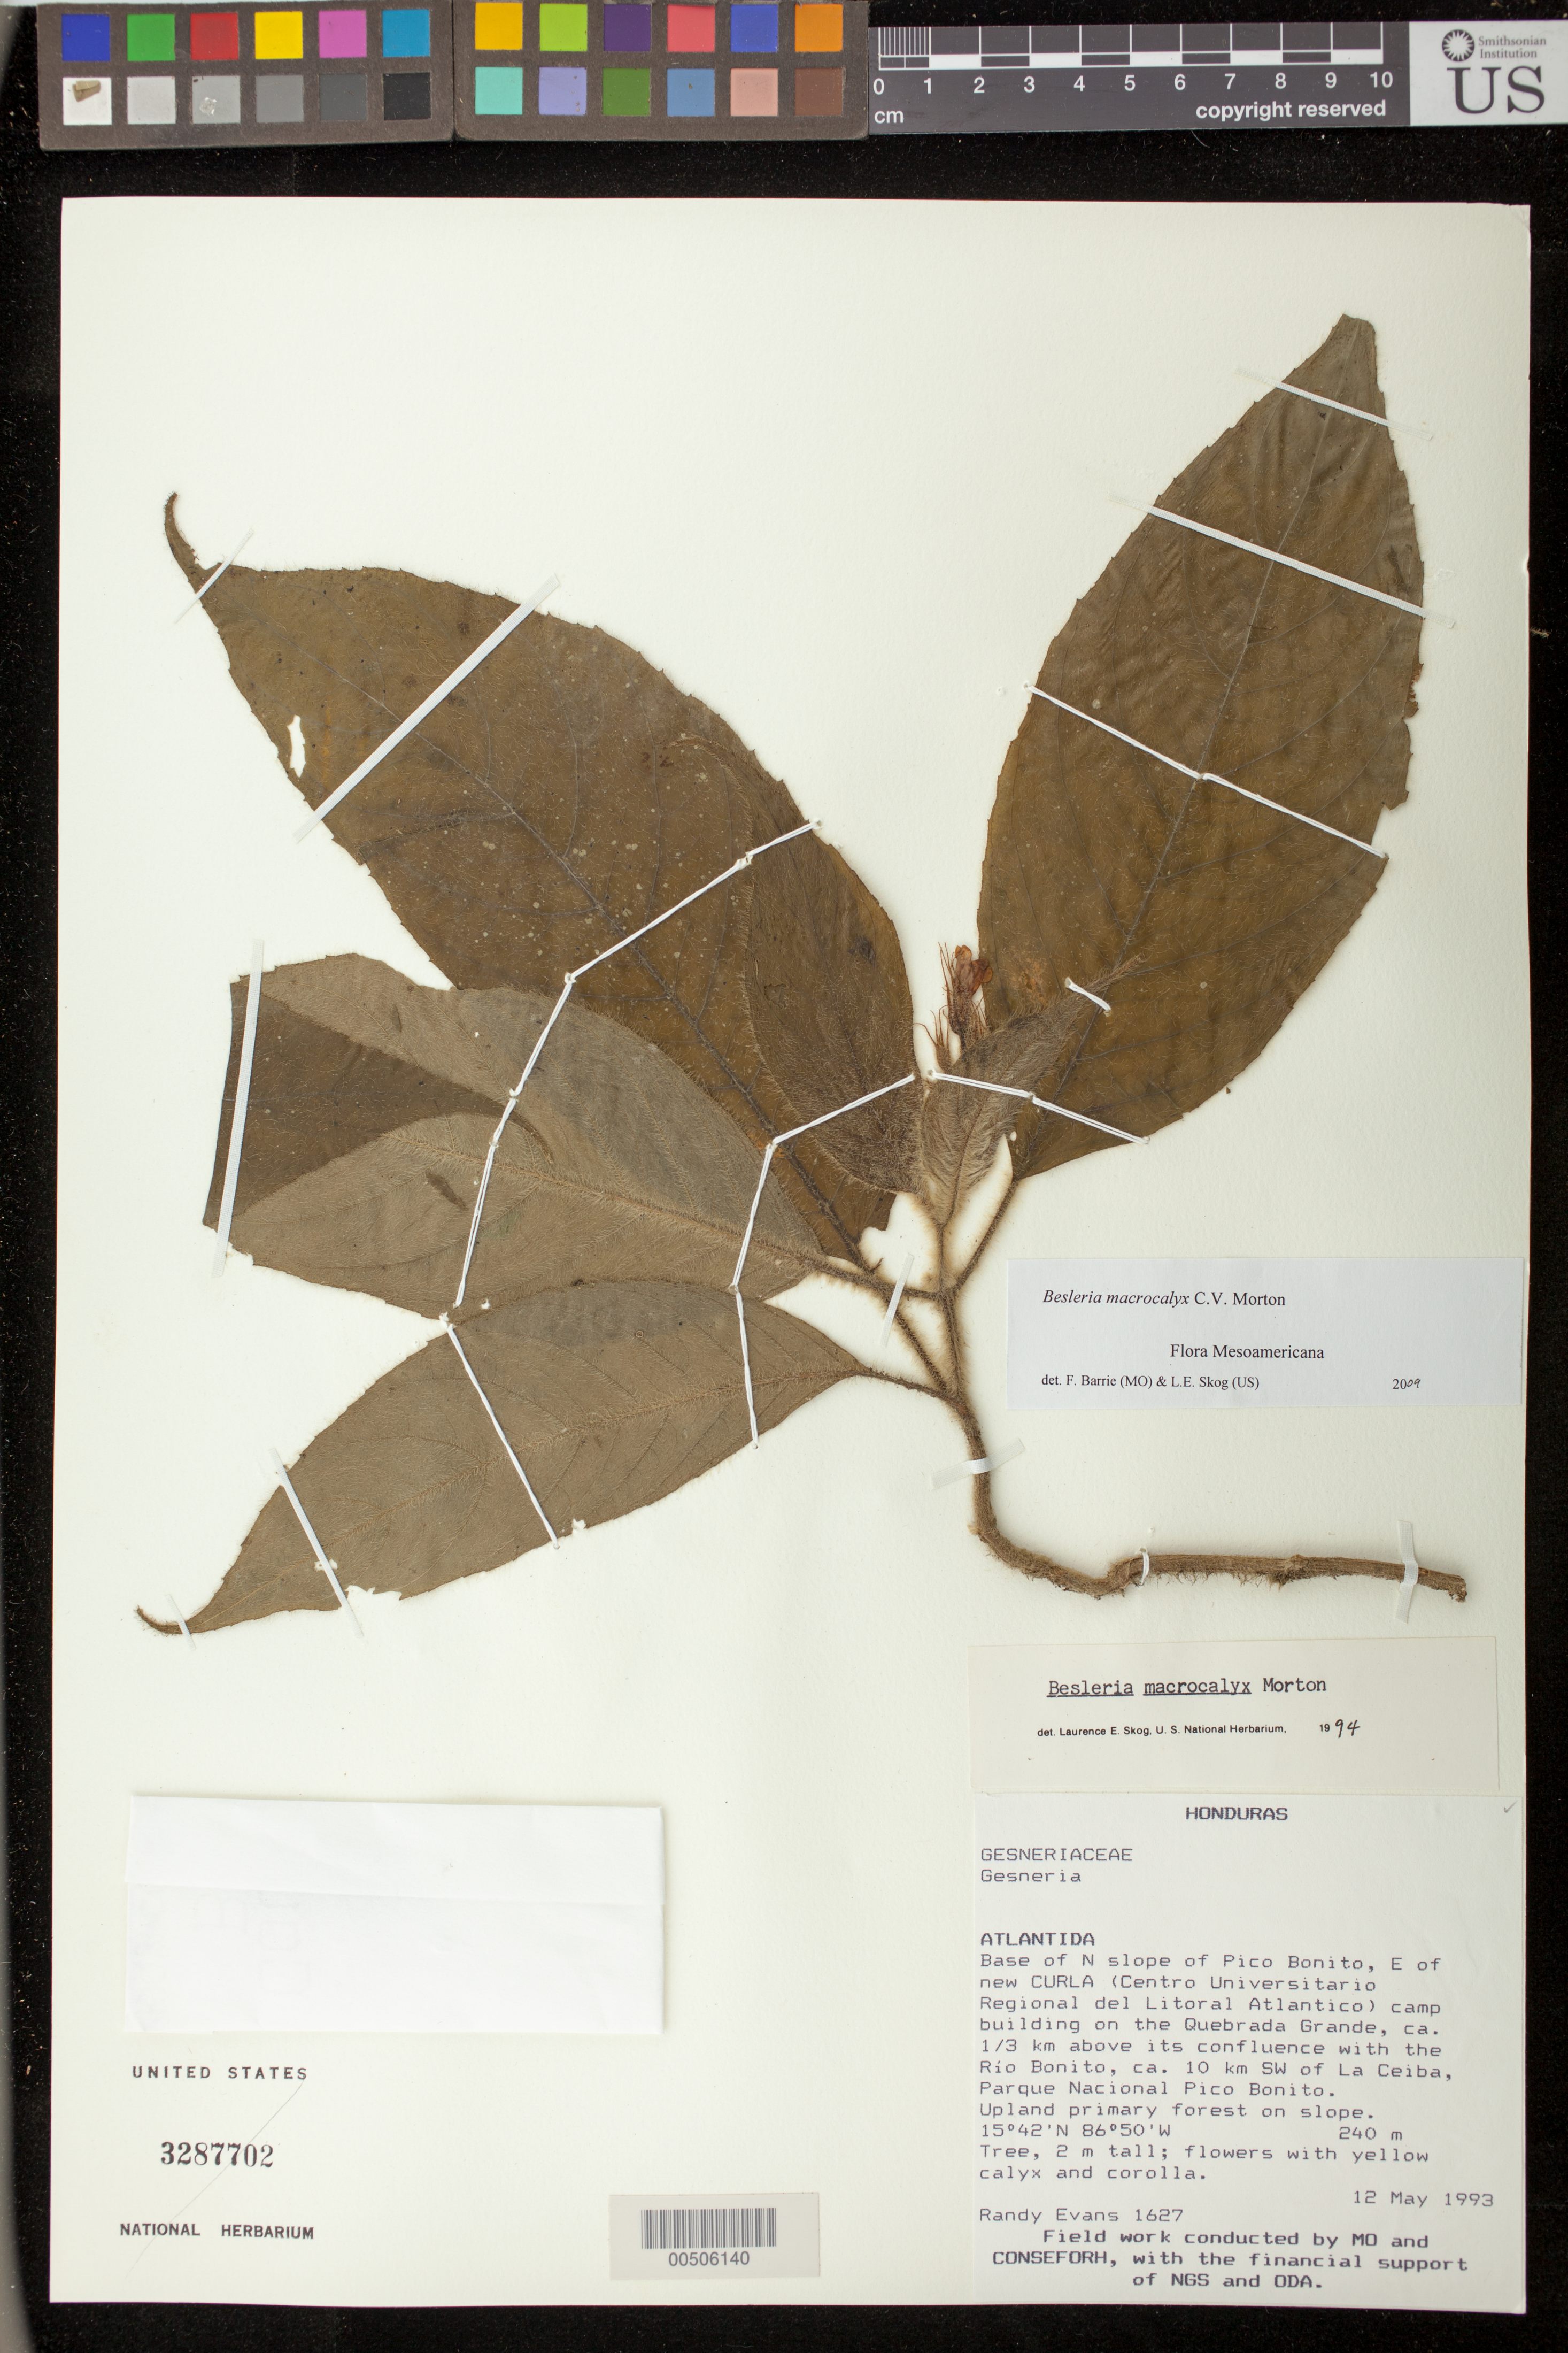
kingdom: Plantae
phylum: Tracheophyta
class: Magnoliopsida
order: Lamiales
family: Gesneriaceae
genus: Besleria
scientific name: Besleria macrocalyx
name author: C.V. Morton in Yunck.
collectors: R. Evans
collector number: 1627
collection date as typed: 12 May 1993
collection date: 1993-05-12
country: Honduras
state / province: Atlántida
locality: Pico Bonito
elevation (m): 240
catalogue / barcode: US 3287702